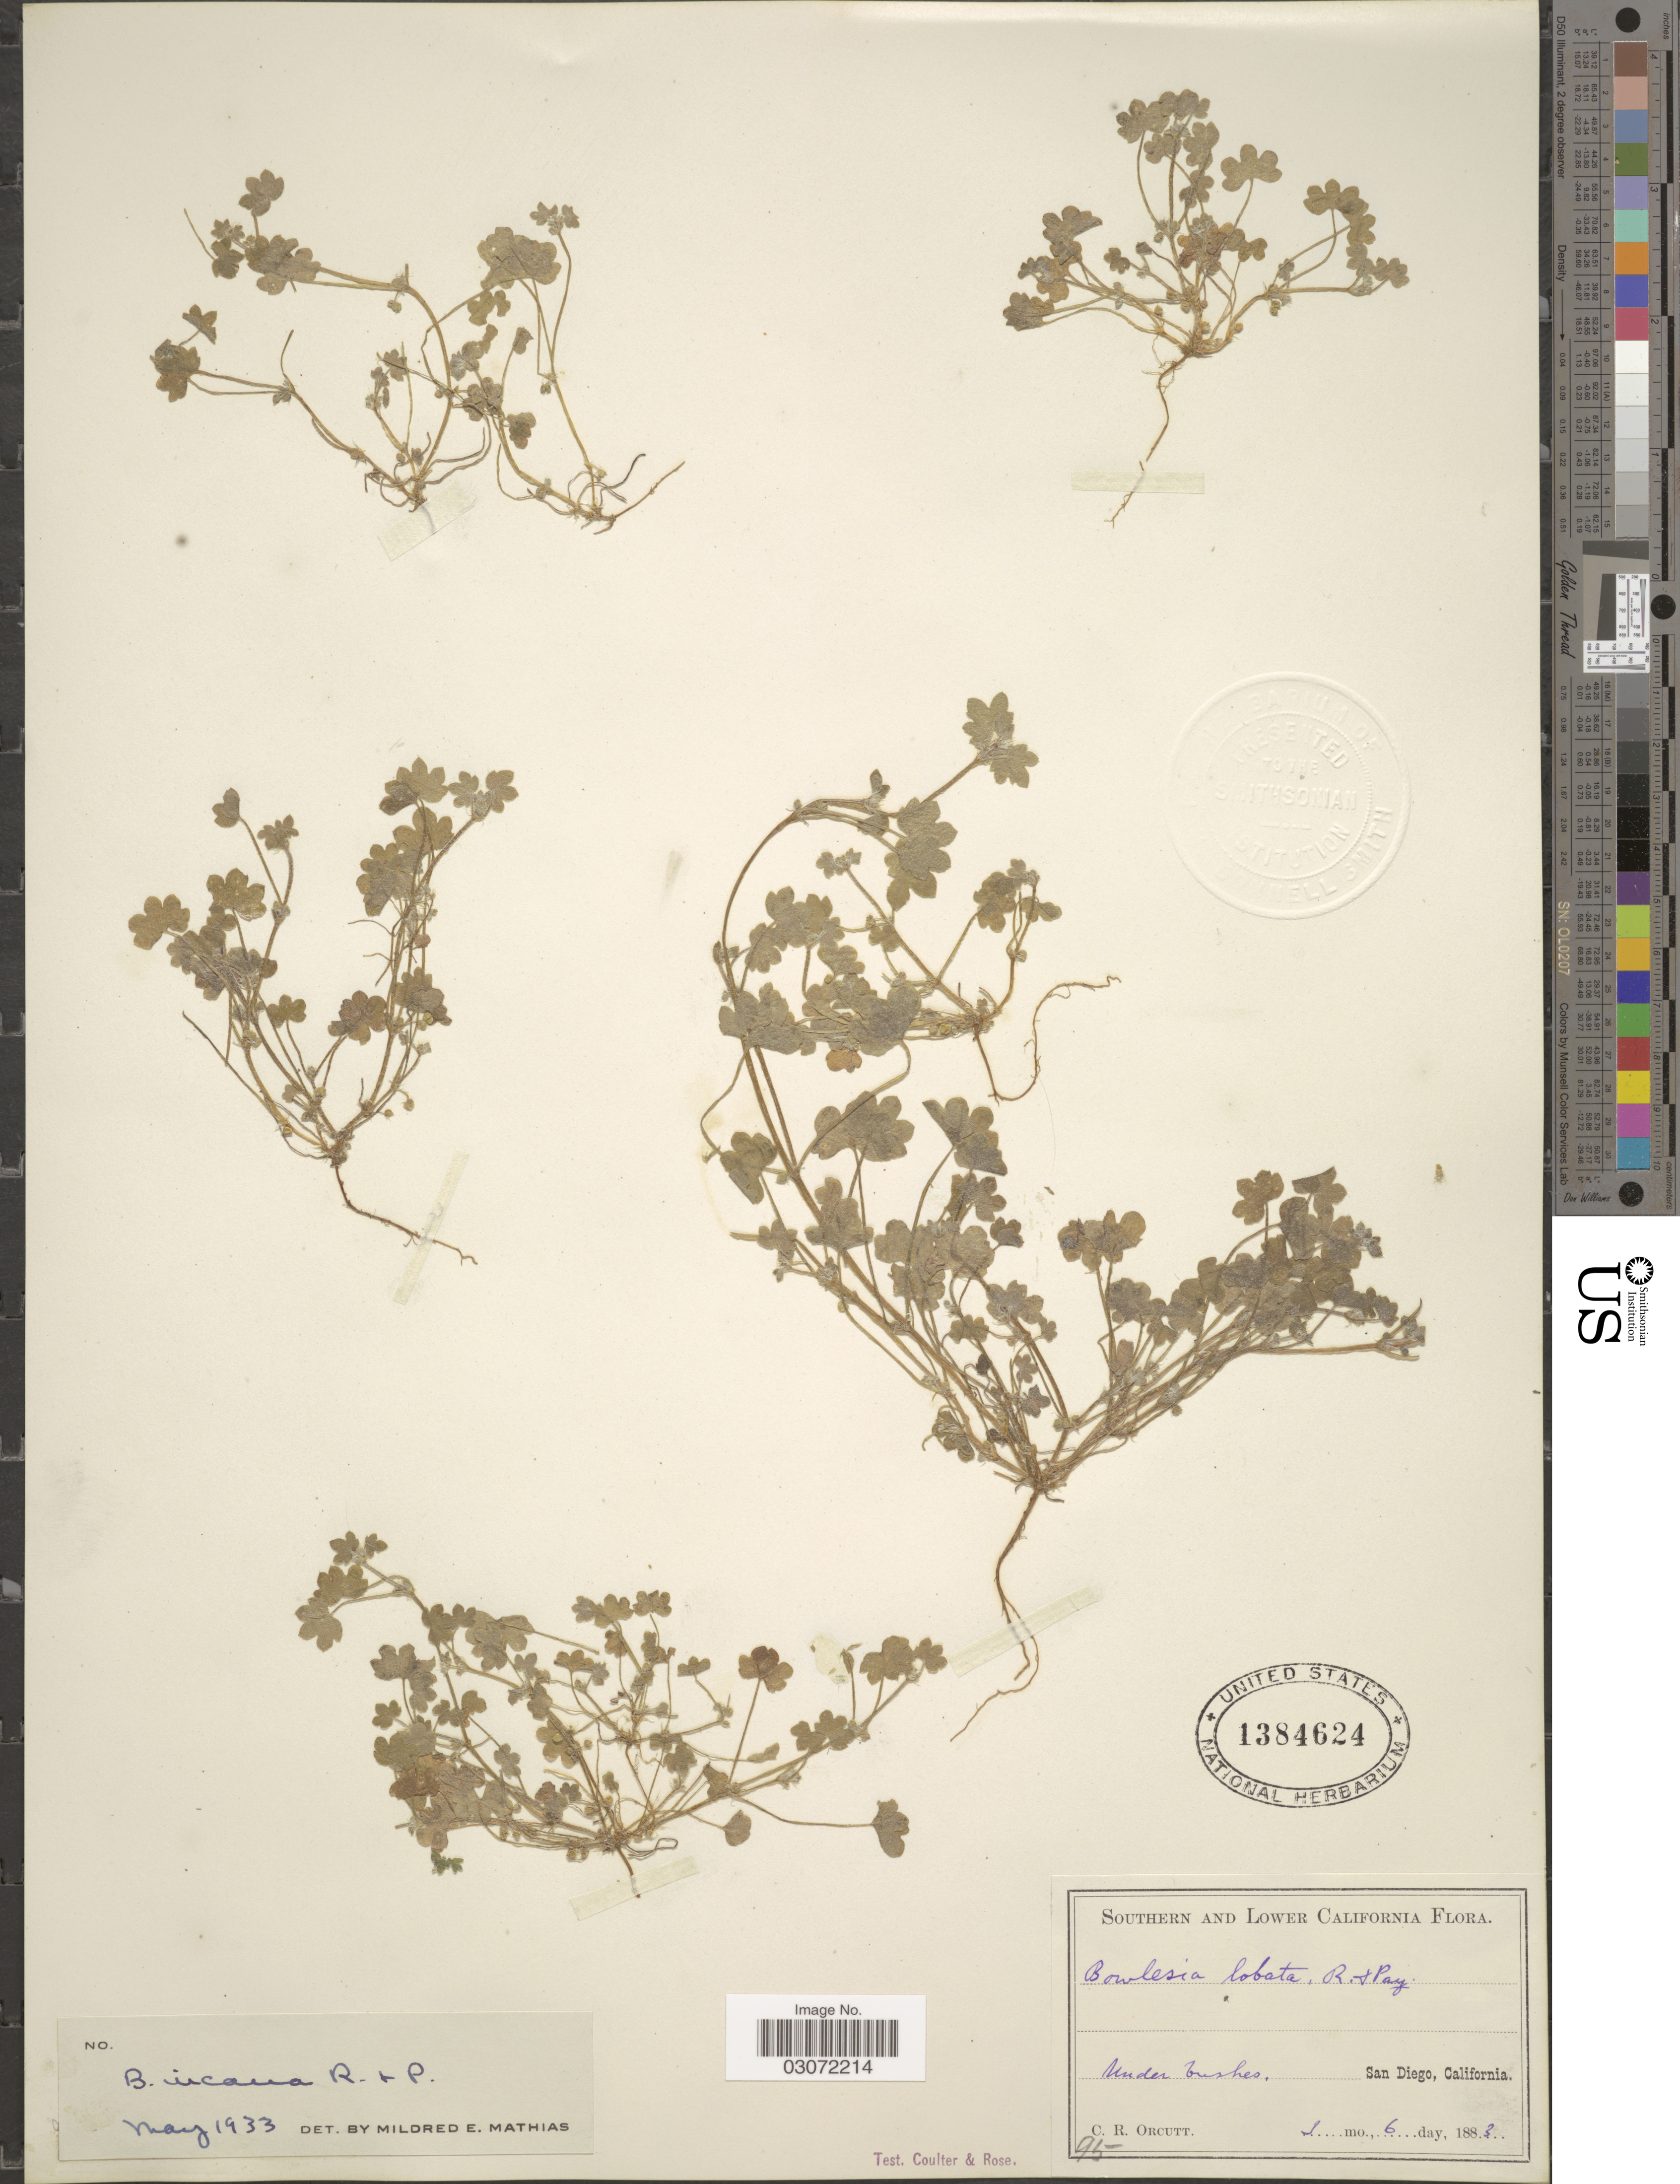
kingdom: Plantae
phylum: Tracheophyta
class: Magnoliopsida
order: Apiales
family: Apiaceae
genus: Bowlesia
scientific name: Bowlesia incana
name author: Ruiz & Pav.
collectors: C. R. Orcutt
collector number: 95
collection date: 1883-03-06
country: United States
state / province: California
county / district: San Diego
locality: Southern California. San Diego.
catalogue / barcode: US 1384624